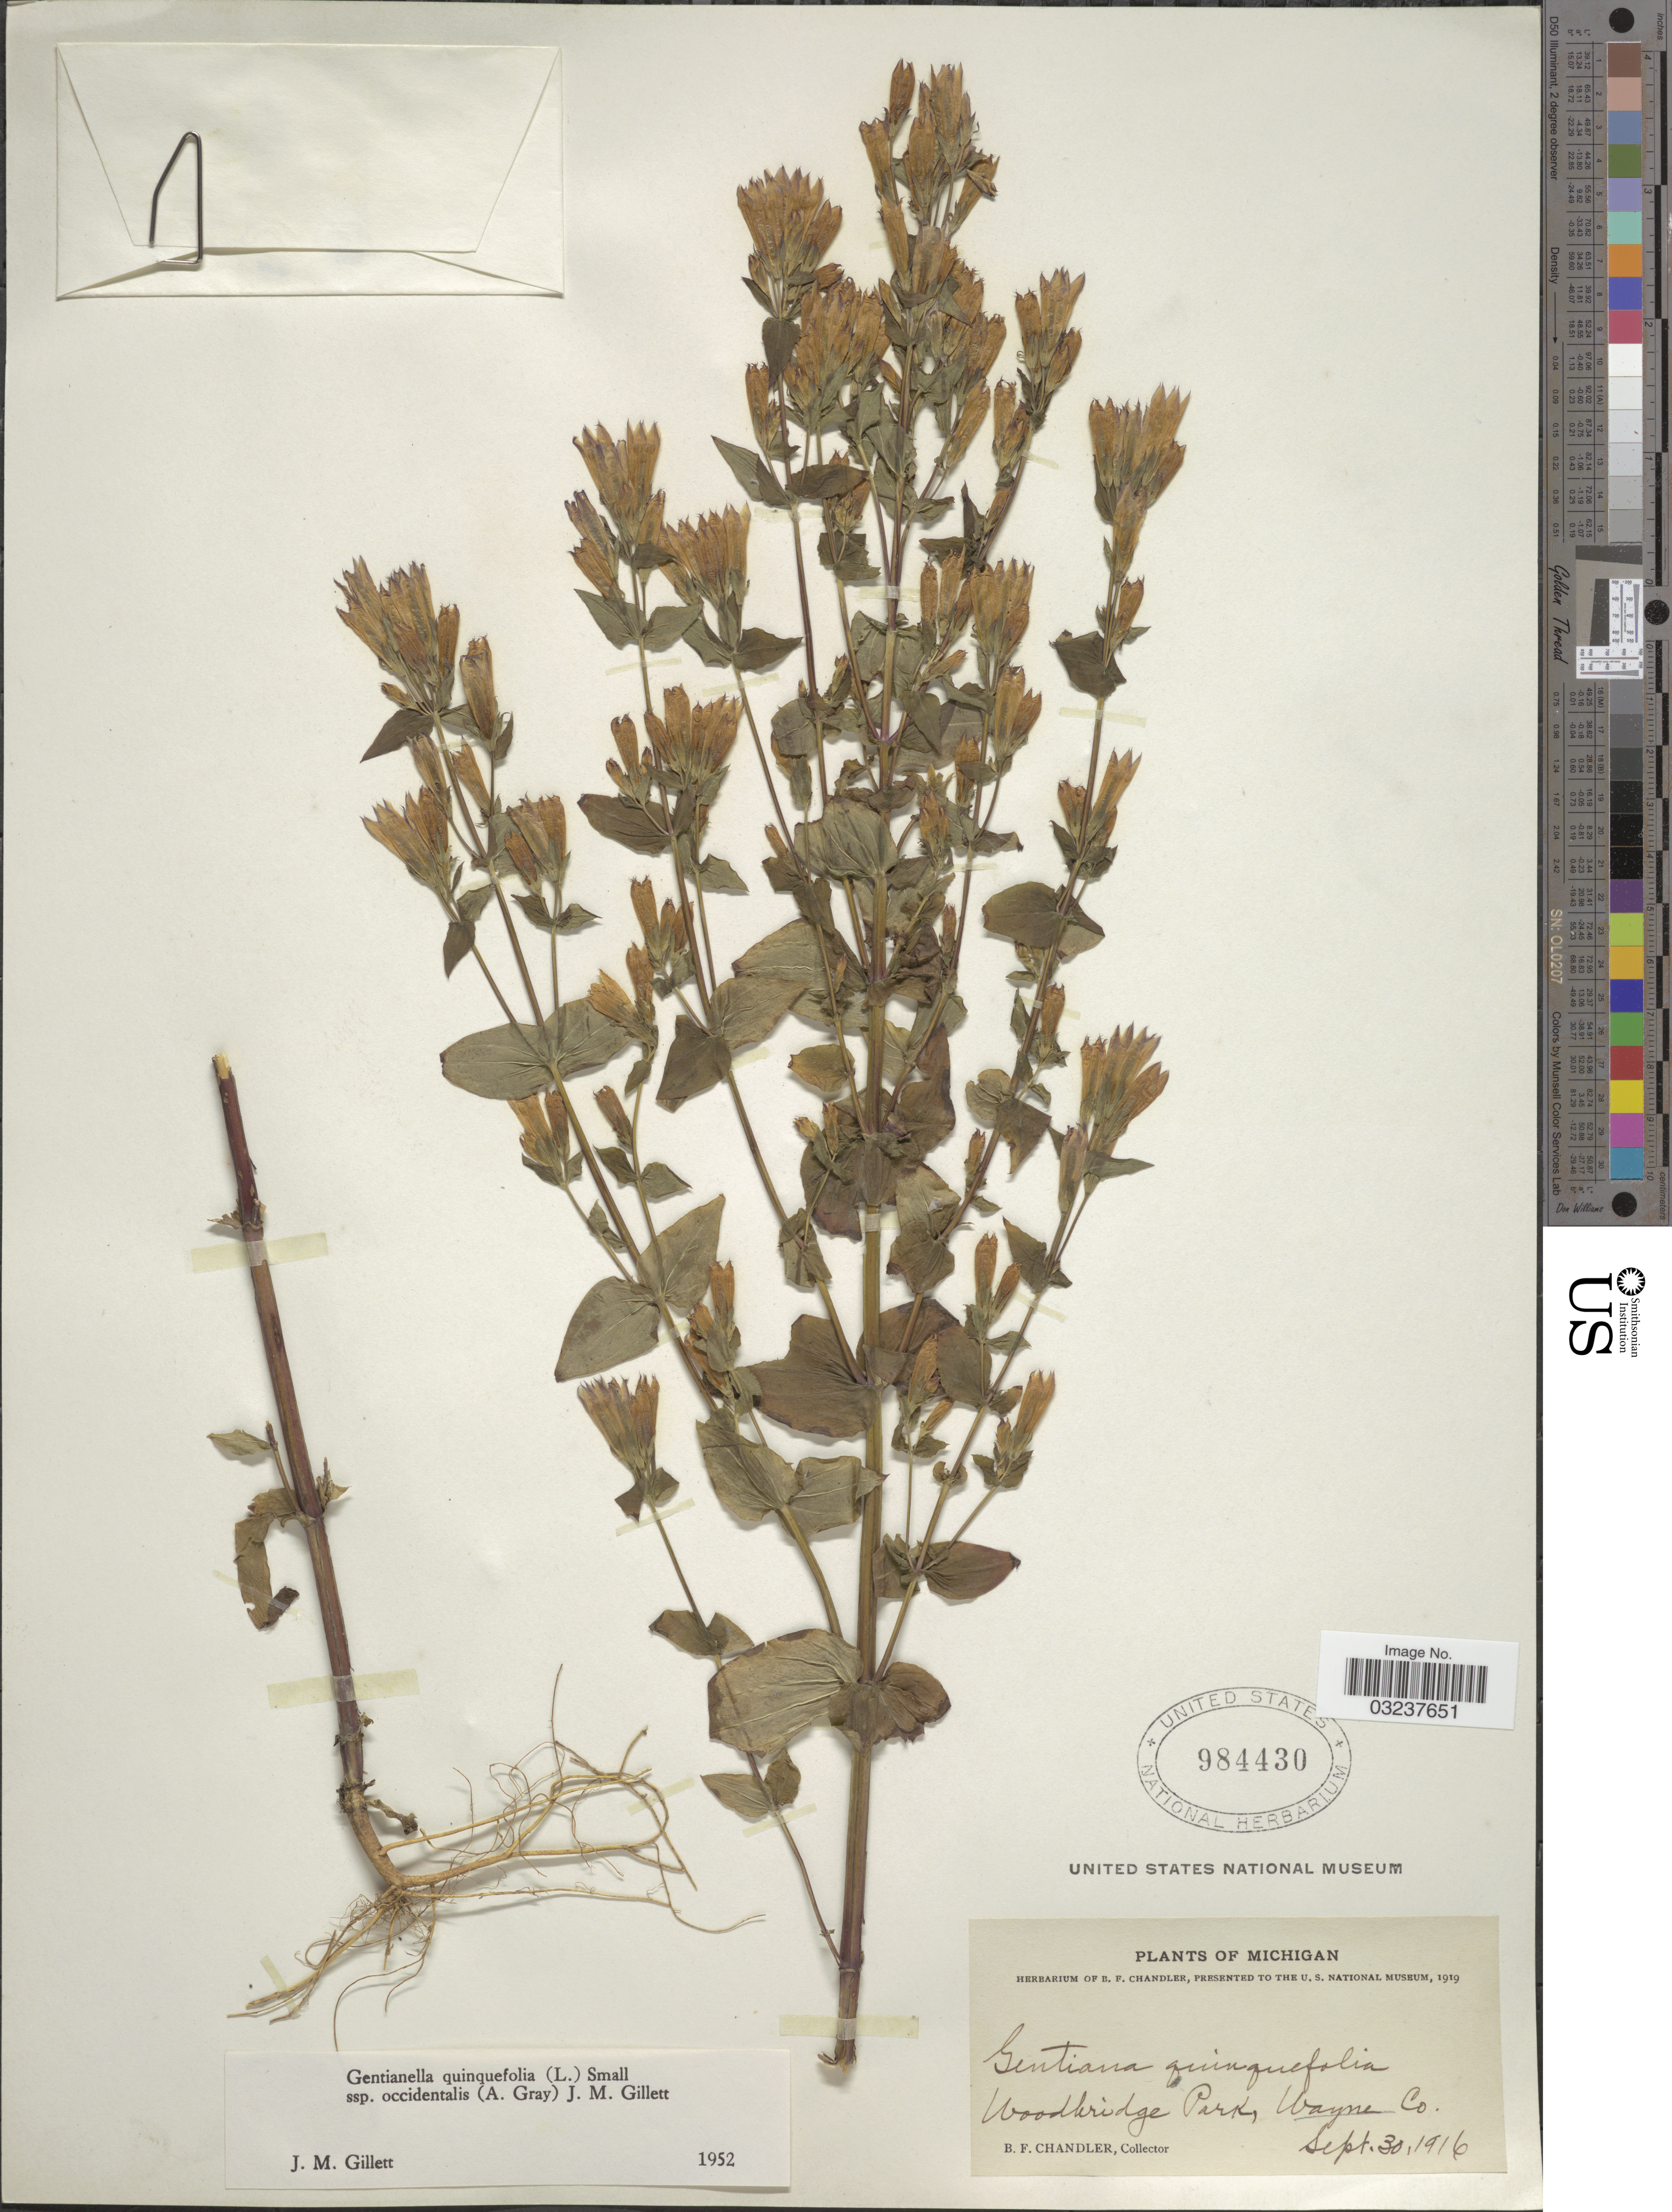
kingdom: Plantae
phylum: Tracheophyta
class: Magnoliopsida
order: Gentianales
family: Gentianaceae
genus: Gentianella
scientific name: Gentianella quinquefolia subsp. occidentalis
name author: (A. Gray) J.M. Gillett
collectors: B. F. Chandler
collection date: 1916-09-30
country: United States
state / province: Michigan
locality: Woodbridge Park, Wayne Co.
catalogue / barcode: US 984430